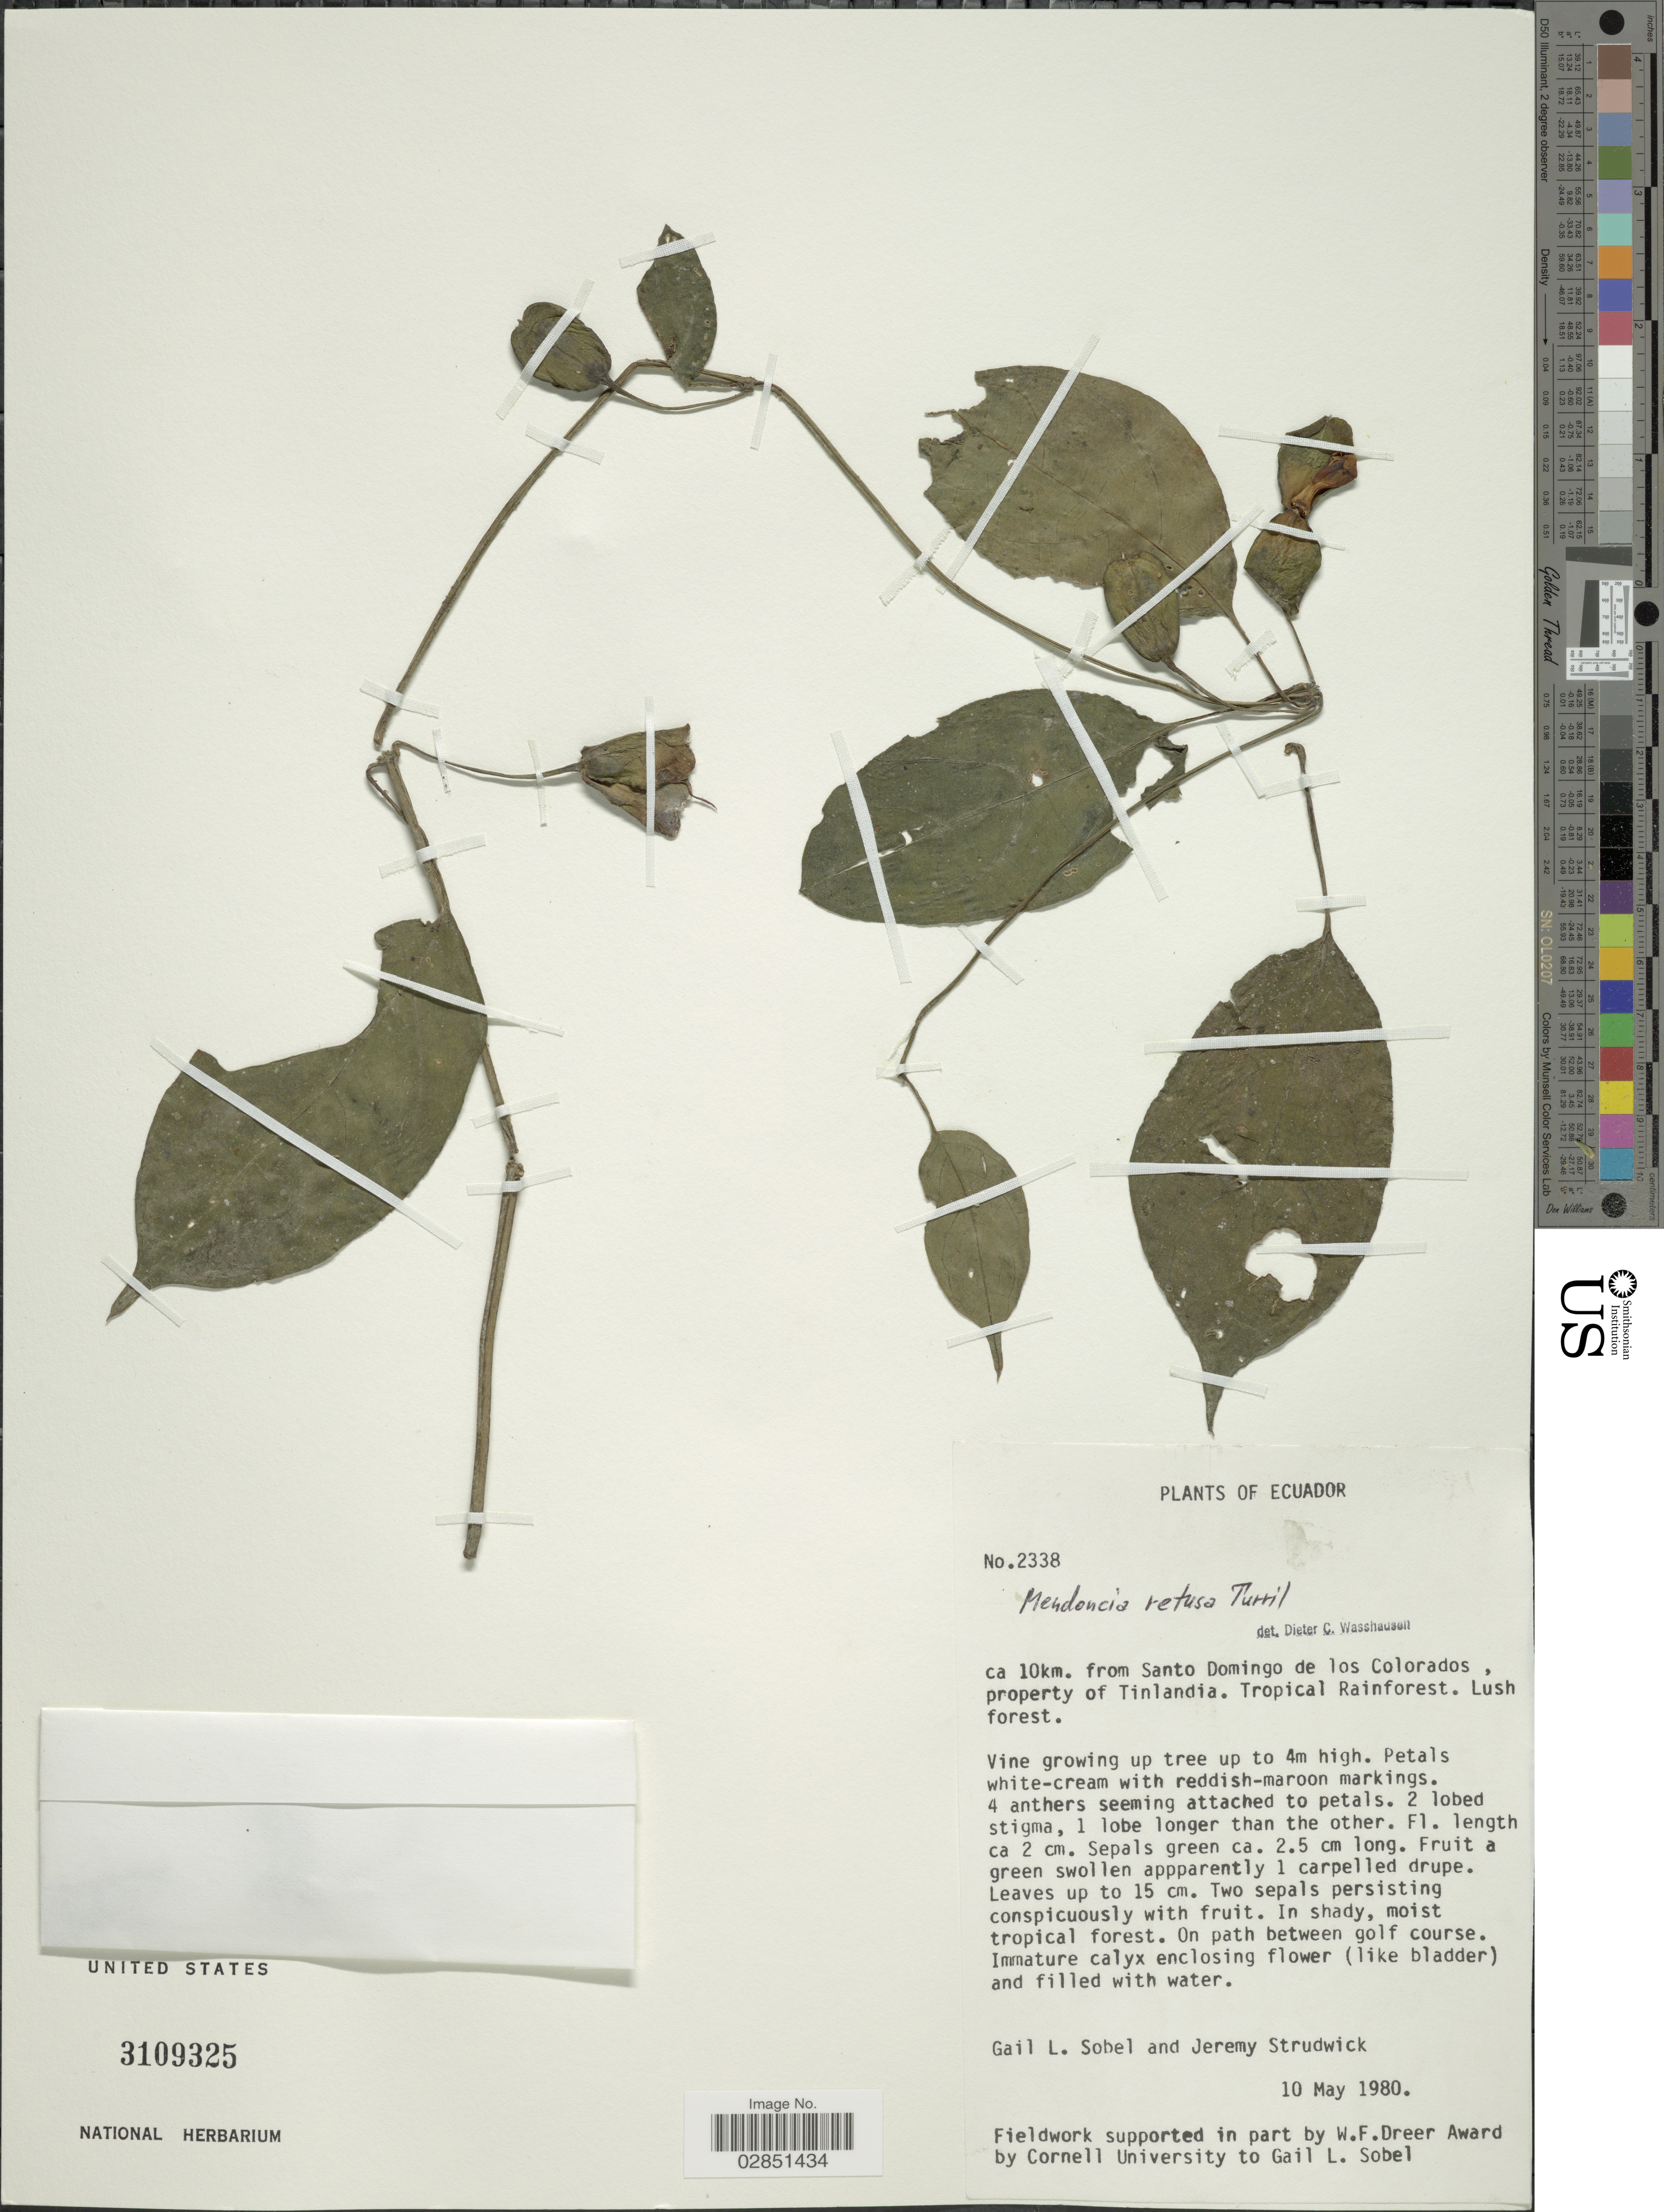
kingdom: Plantae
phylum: Tracheophyta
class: Magnoliopsida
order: Lamiales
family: Acanthaceae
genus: Mendoncia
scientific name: Mendoncia retusa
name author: Turrill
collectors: G. L. Sobel & J. J. Strudwick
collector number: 2338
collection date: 1980-05-10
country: Ecuador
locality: Ca 10km. from Santo Domingo de los Colorados, property of Tinlandia.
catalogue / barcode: US 3109325